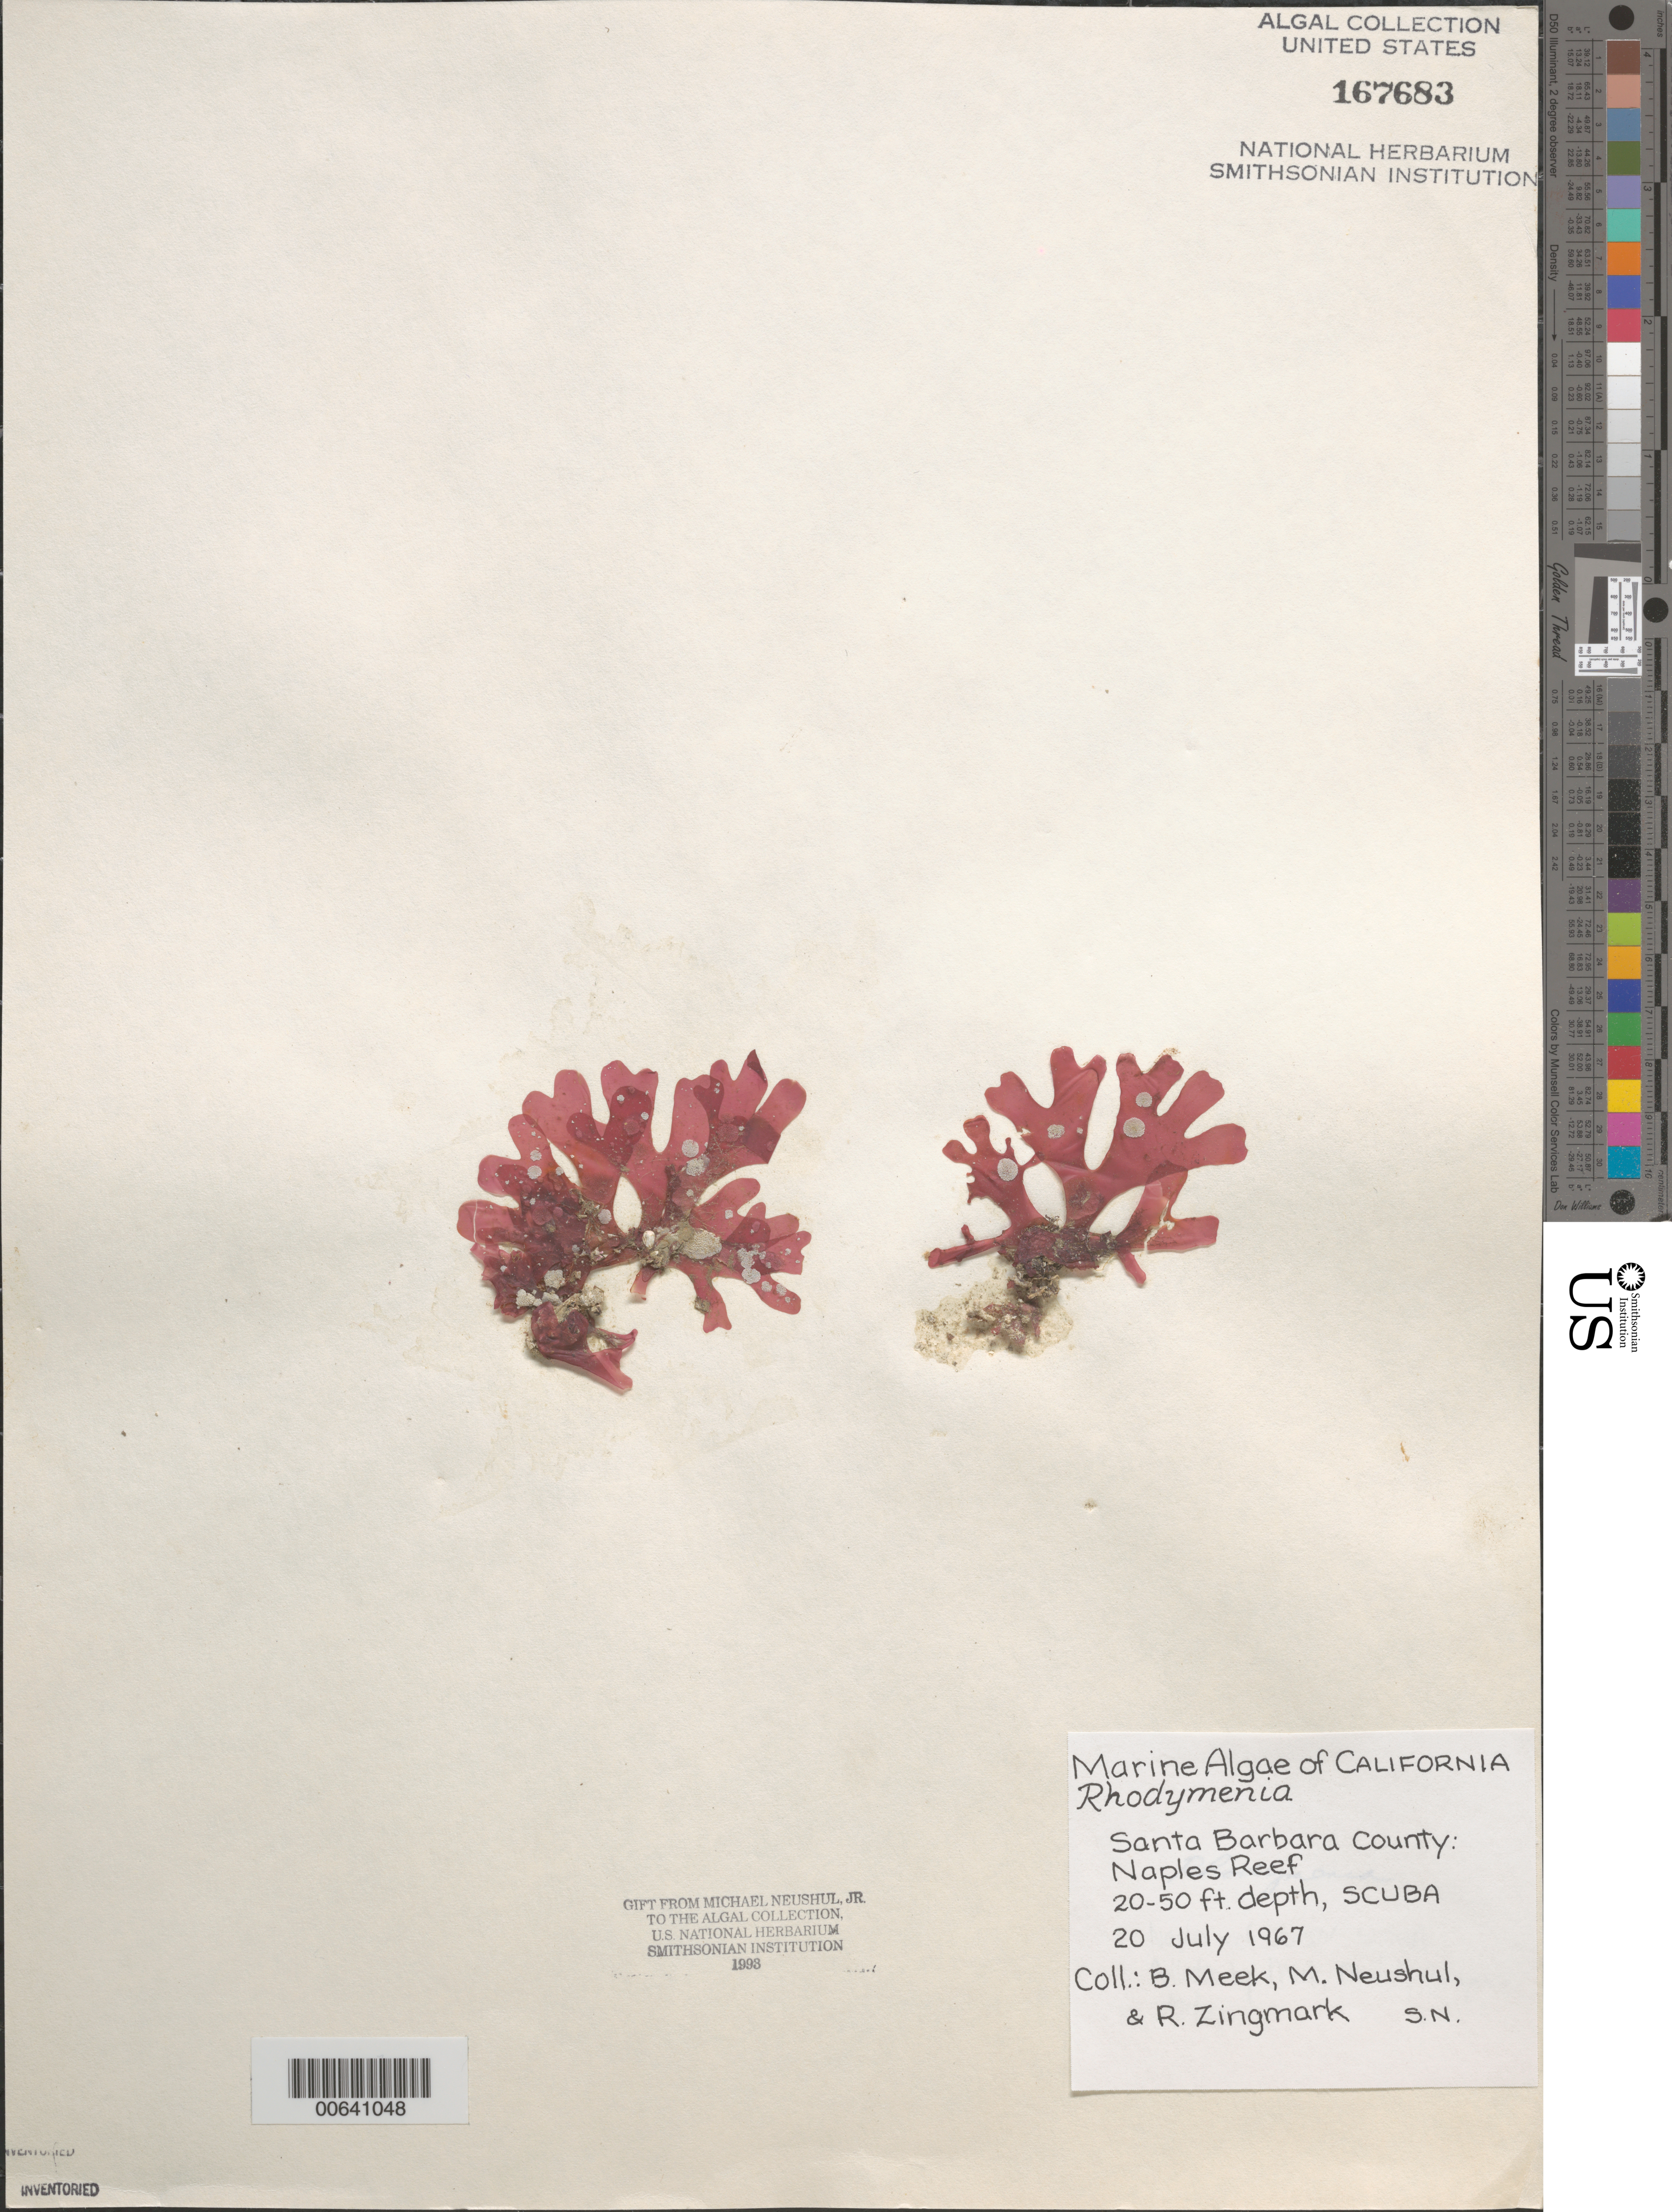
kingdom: Plantae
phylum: Rhodophyta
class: Florideophyceae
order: Rhodymeniales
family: Rhodymeniaceae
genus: Rhodymenia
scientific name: Rhodymenia sp.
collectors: B. Meek, M. Neushul & R. Zingmark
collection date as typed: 20 Jul 1967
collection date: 1967-07-20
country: United States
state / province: California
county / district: Santa Barbara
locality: Naples Reef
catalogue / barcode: US 167683